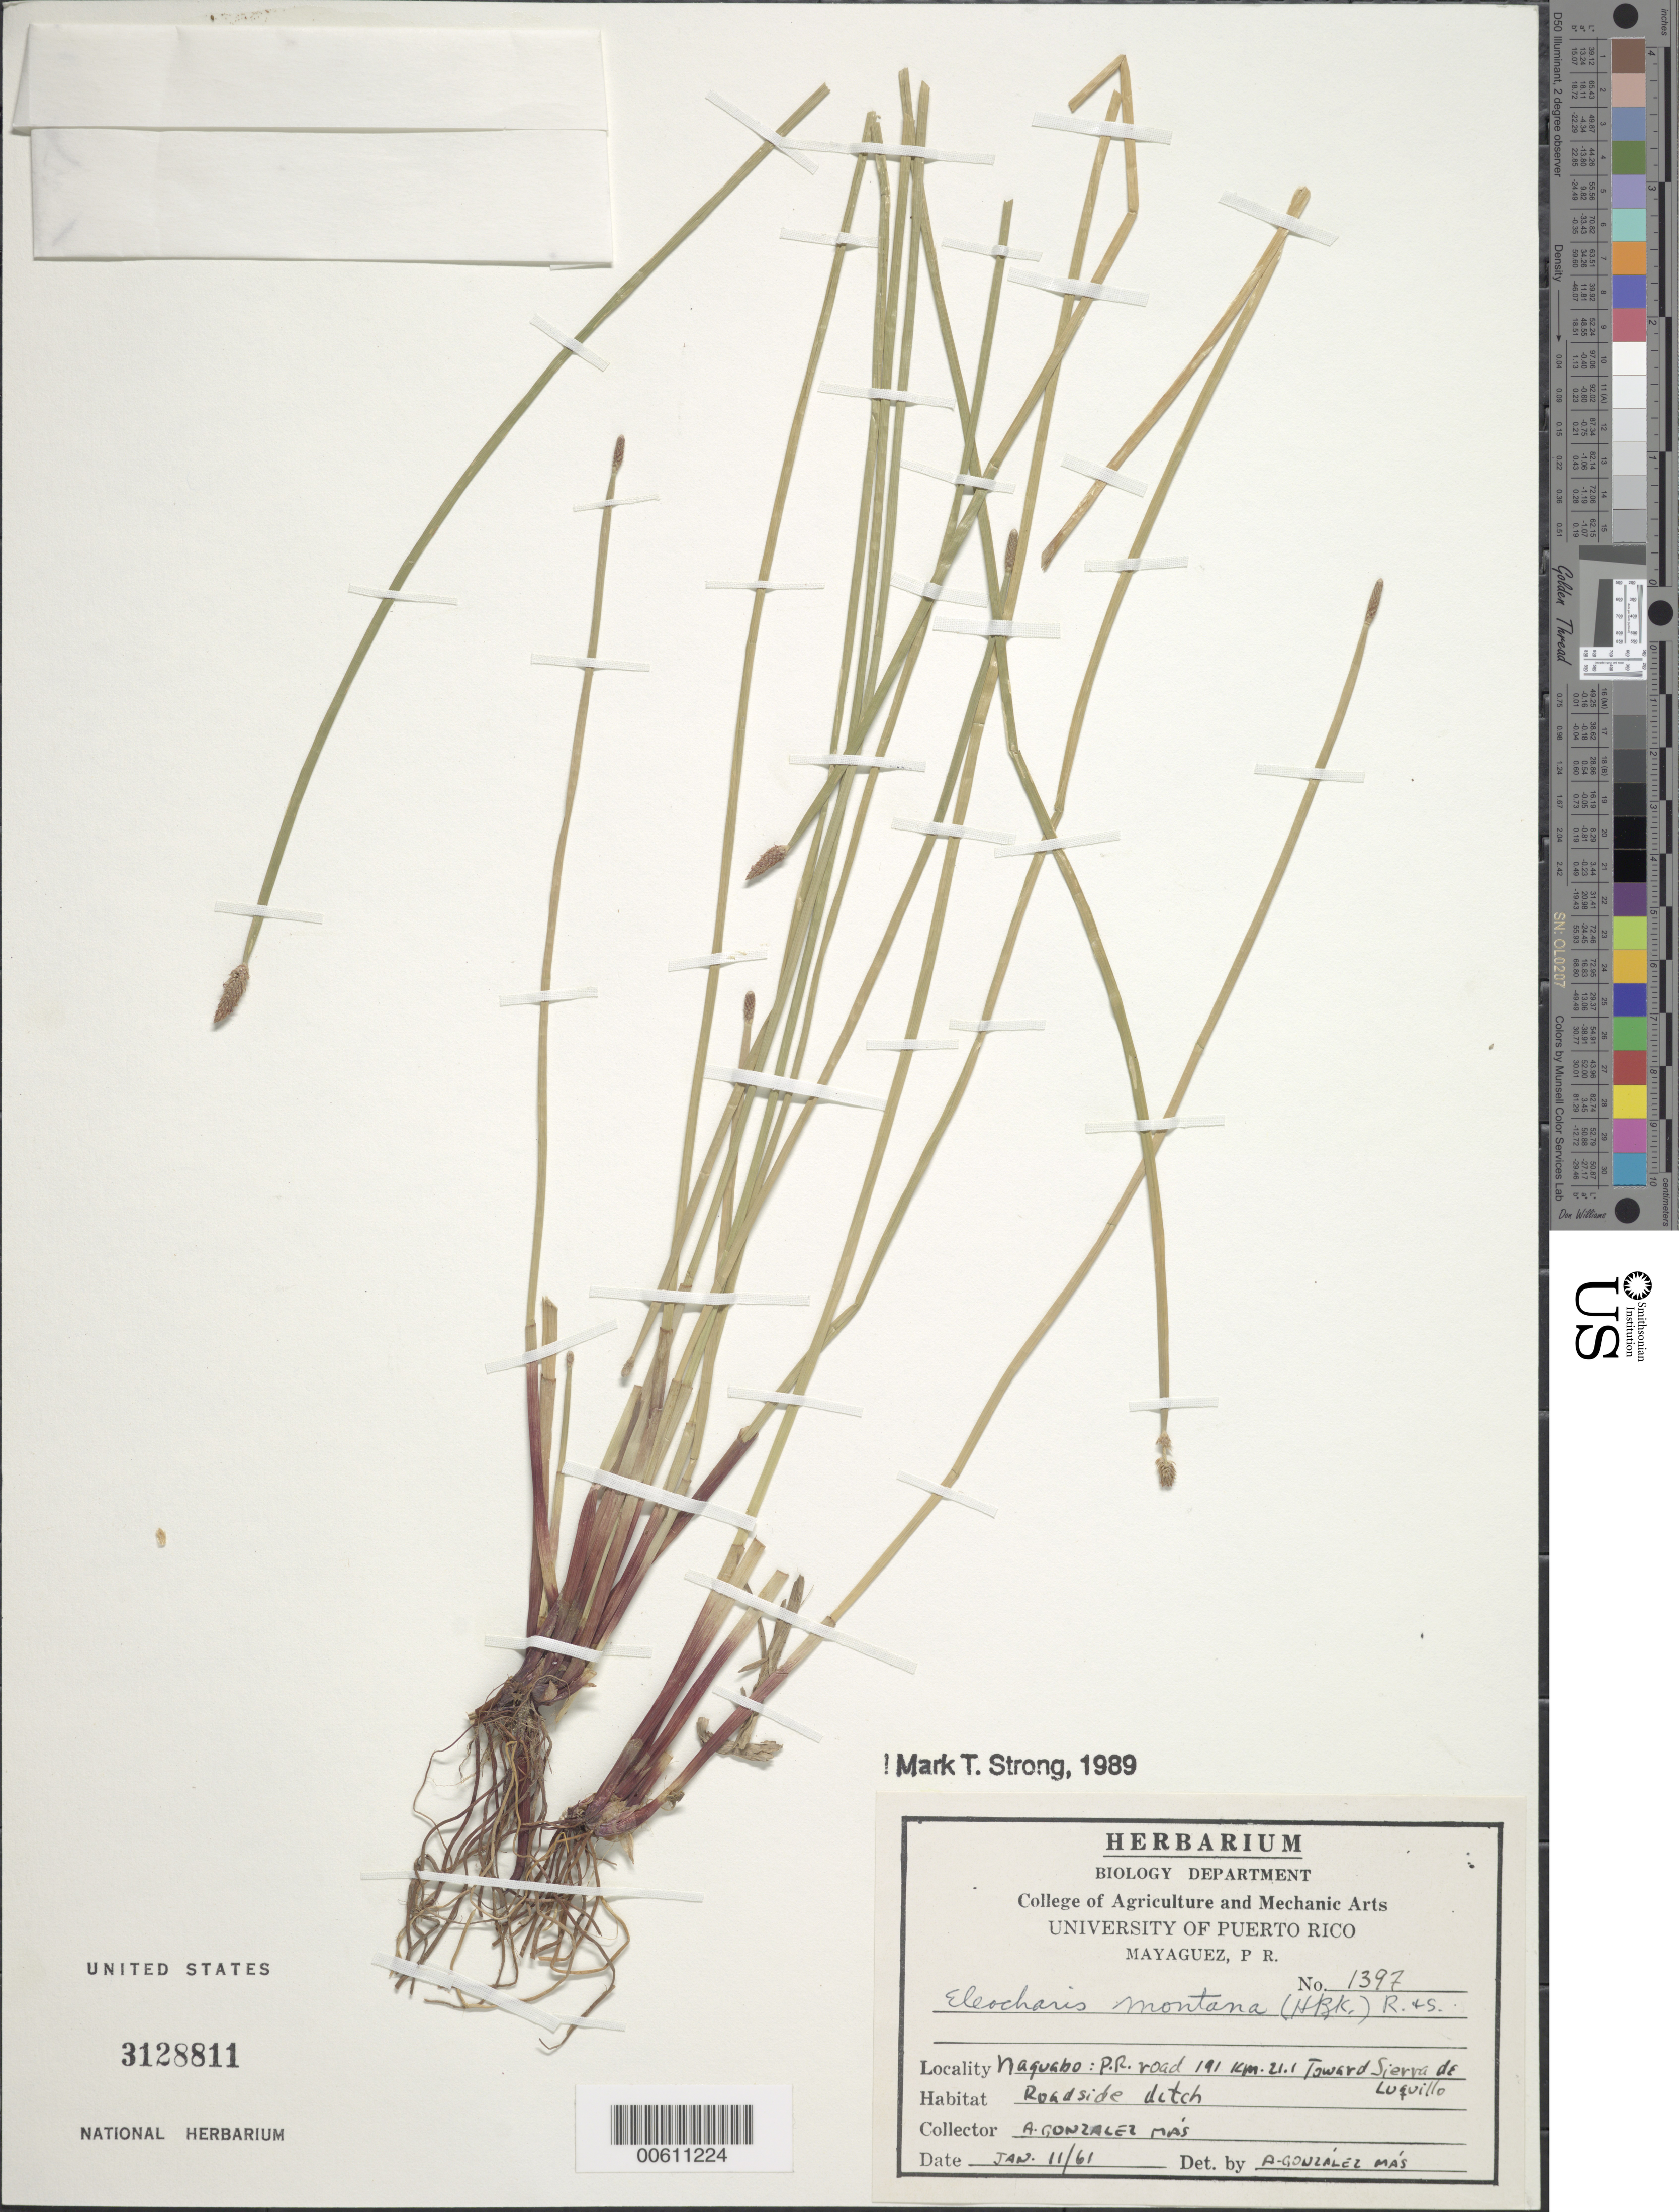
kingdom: Plantae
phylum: Tracheophyta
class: Liliopsida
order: Poales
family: Cyperaceae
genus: Eleocharis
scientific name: Eleocharis montana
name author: (Kunth) Roem. & Schult.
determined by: Strong, M. T., (US), Smithsonian Institution - National Museum of Natural History (UNITED STATES)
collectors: A. González Más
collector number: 1397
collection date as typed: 11 Jan 1961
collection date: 1961-01-11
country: Puerto Rico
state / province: Luquillo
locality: Naguabo: P.R. Rd. 191, km 21.1 towards Sierra de Luquillo.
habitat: Roadside ditch.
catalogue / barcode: US 3128811